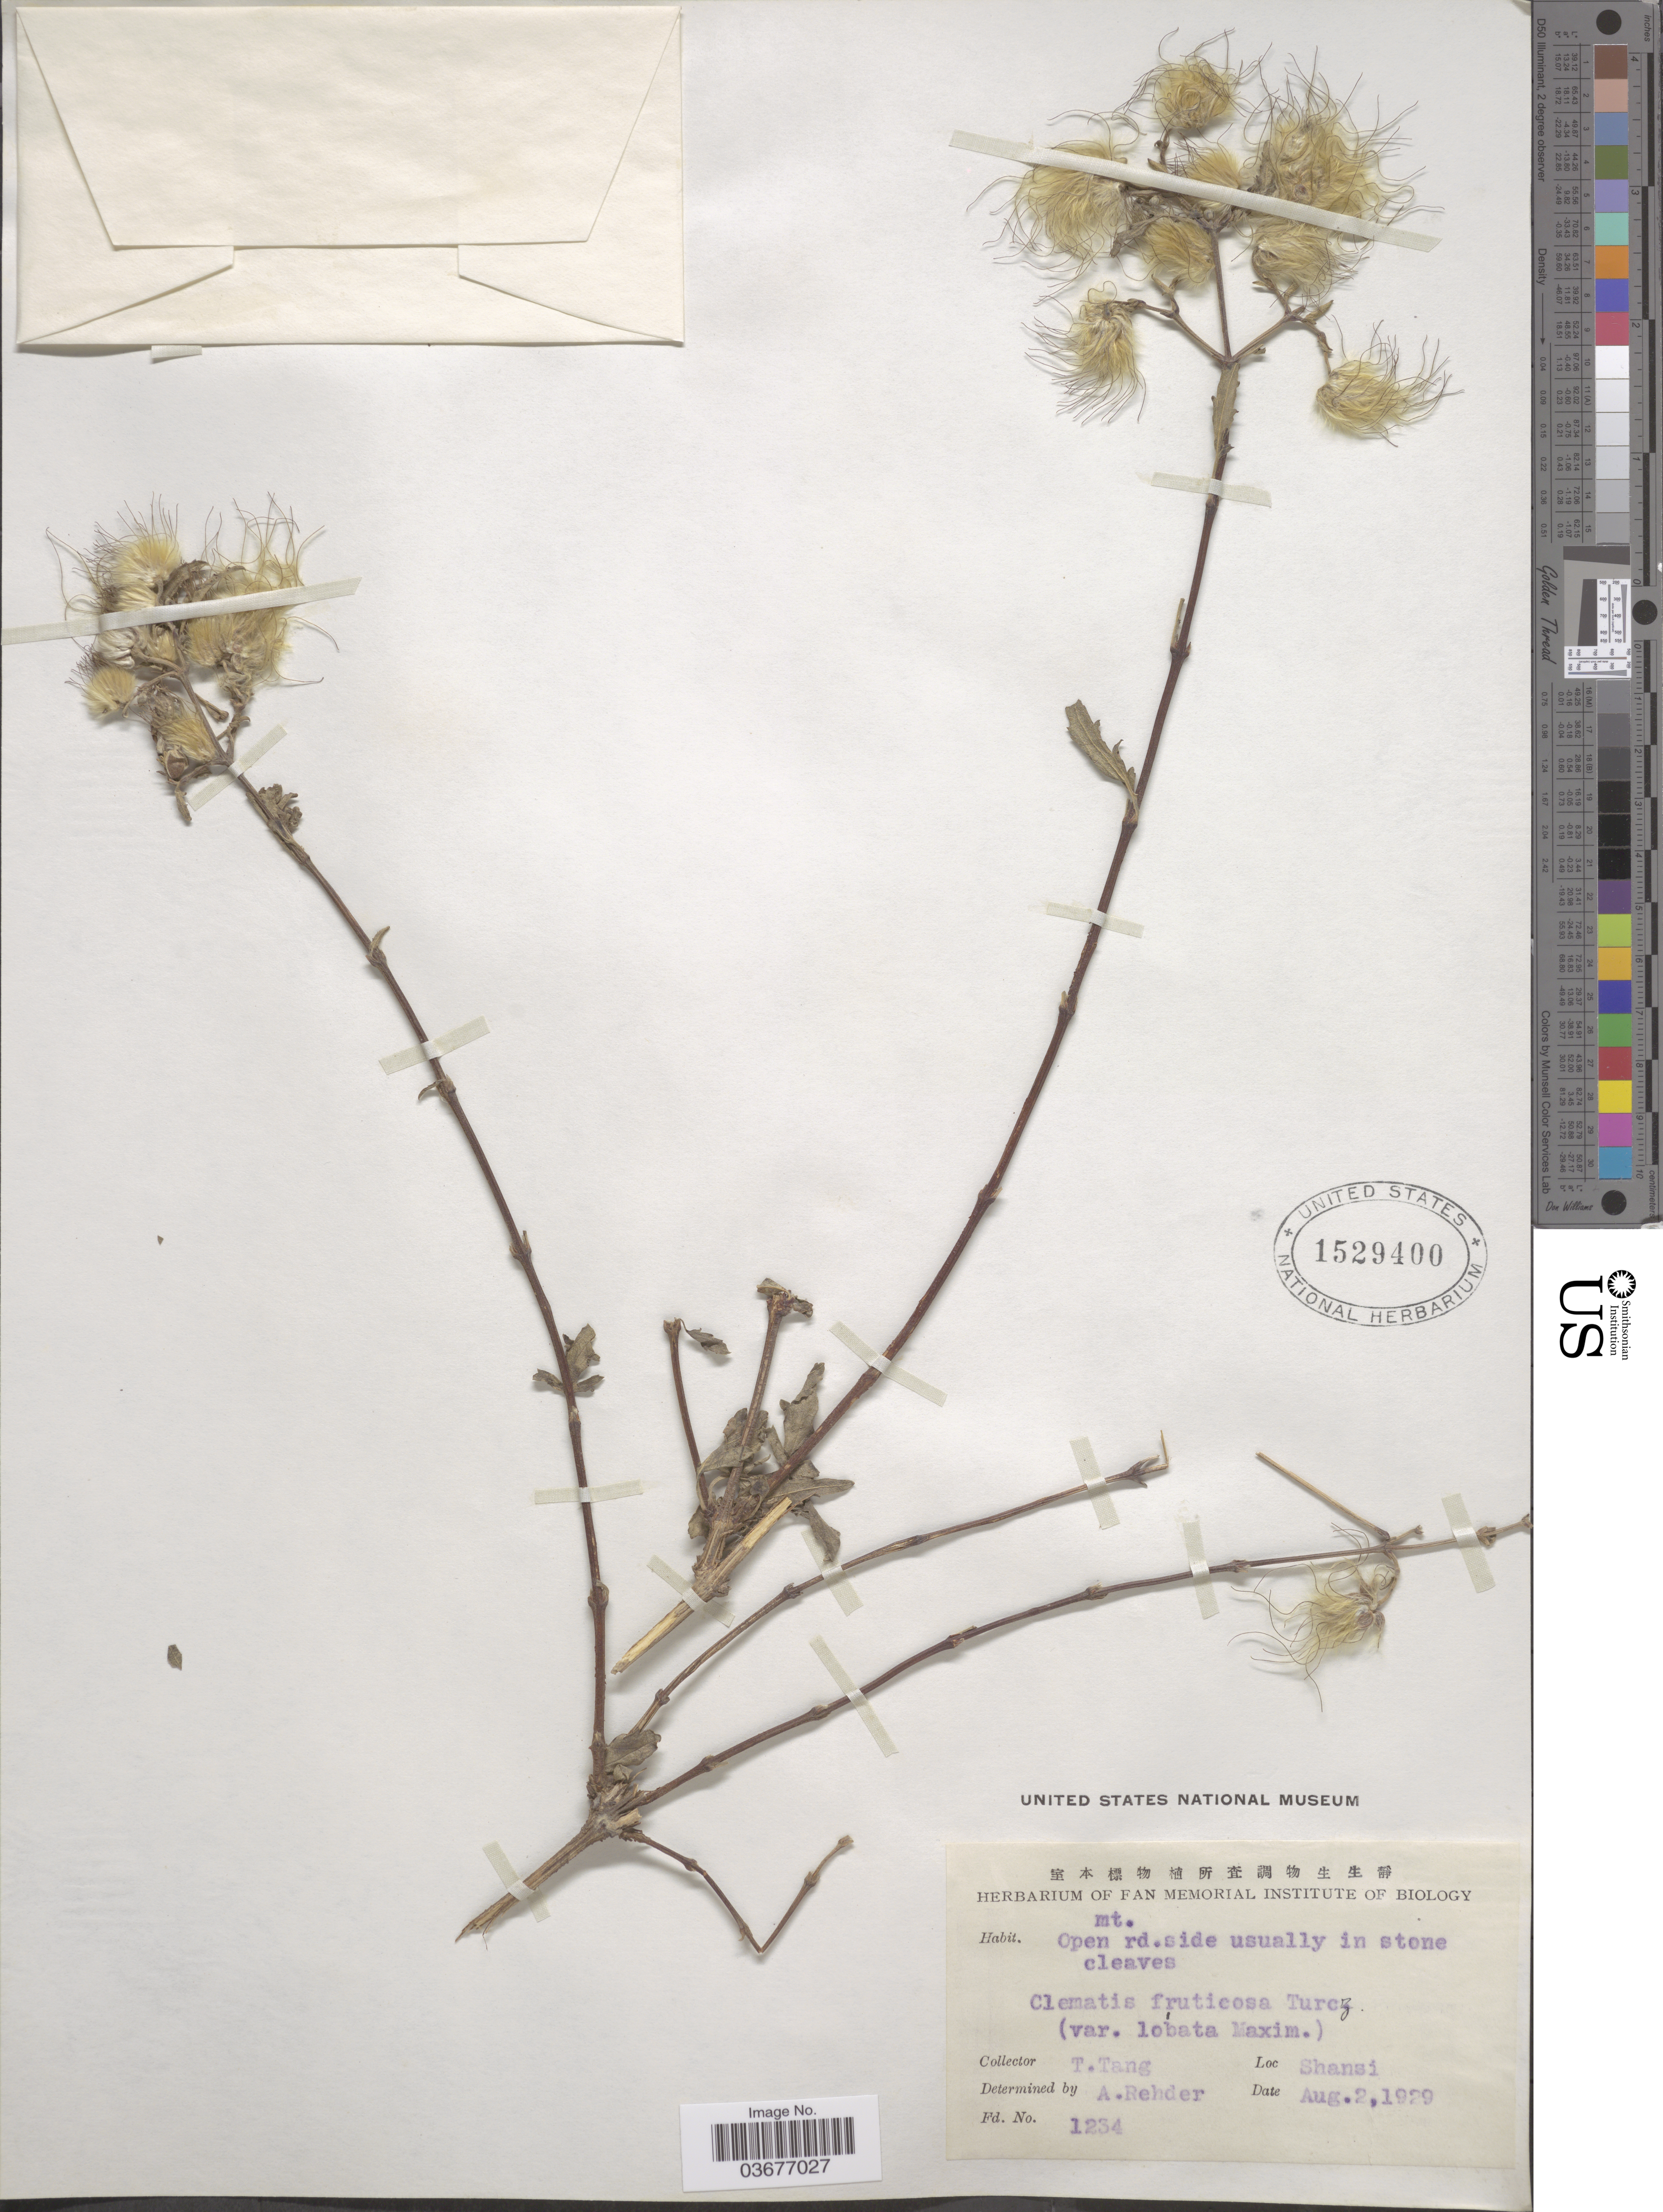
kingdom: Plantae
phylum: Tracheophyta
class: Magnoliopsida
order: Ranunculales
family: Ranunculaceae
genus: Clematis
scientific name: Clematis fruticosa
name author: Turcz.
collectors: T. Tang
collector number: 1234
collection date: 1929-08-02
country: China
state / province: Shanxi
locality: Shansi.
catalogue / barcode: US 1529400